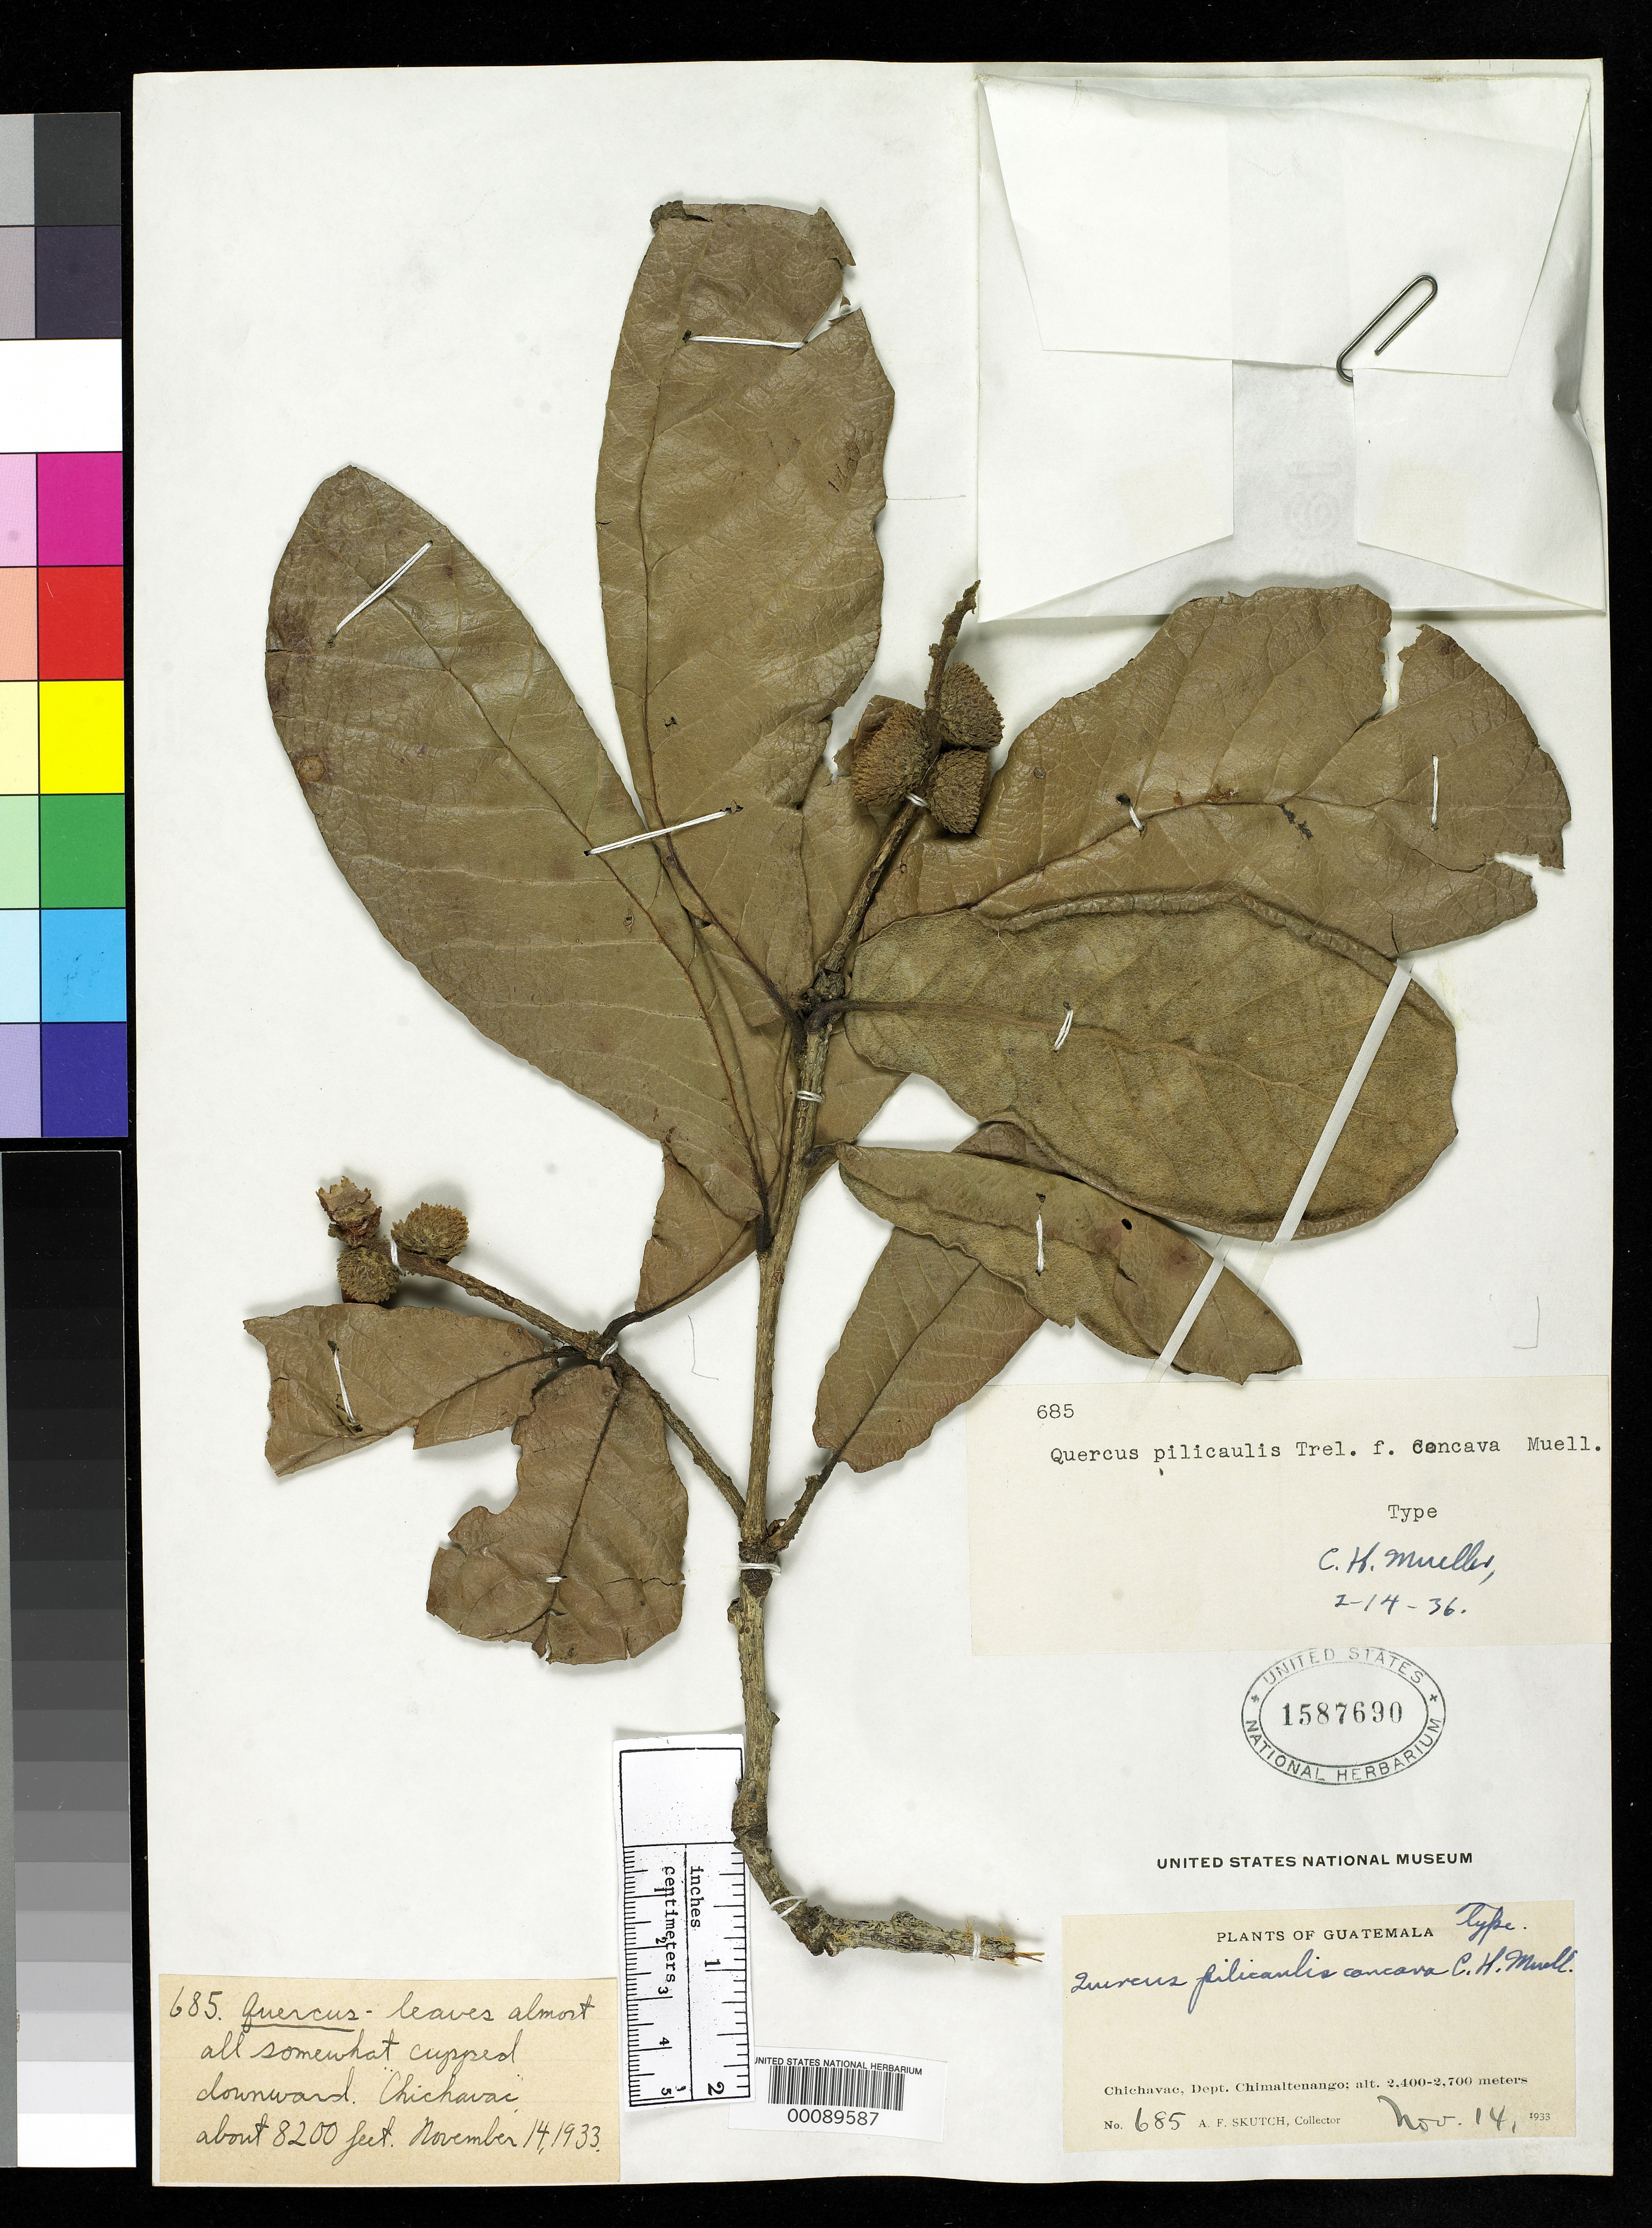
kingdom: Plantae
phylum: Tracheophyta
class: Magnoliopsida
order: Fagales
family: Fagaceae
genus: Quercus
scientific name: Quercus pilicaulis f. concava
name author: C.H. Mull.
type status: Holotype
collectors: A. F. Skutch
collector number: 685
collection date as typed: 14 Nov 1933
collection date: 1933-11-14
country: Guatemala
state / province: Chimaltenango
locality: Chichavac.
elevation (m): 2499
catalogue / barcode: US 1587690